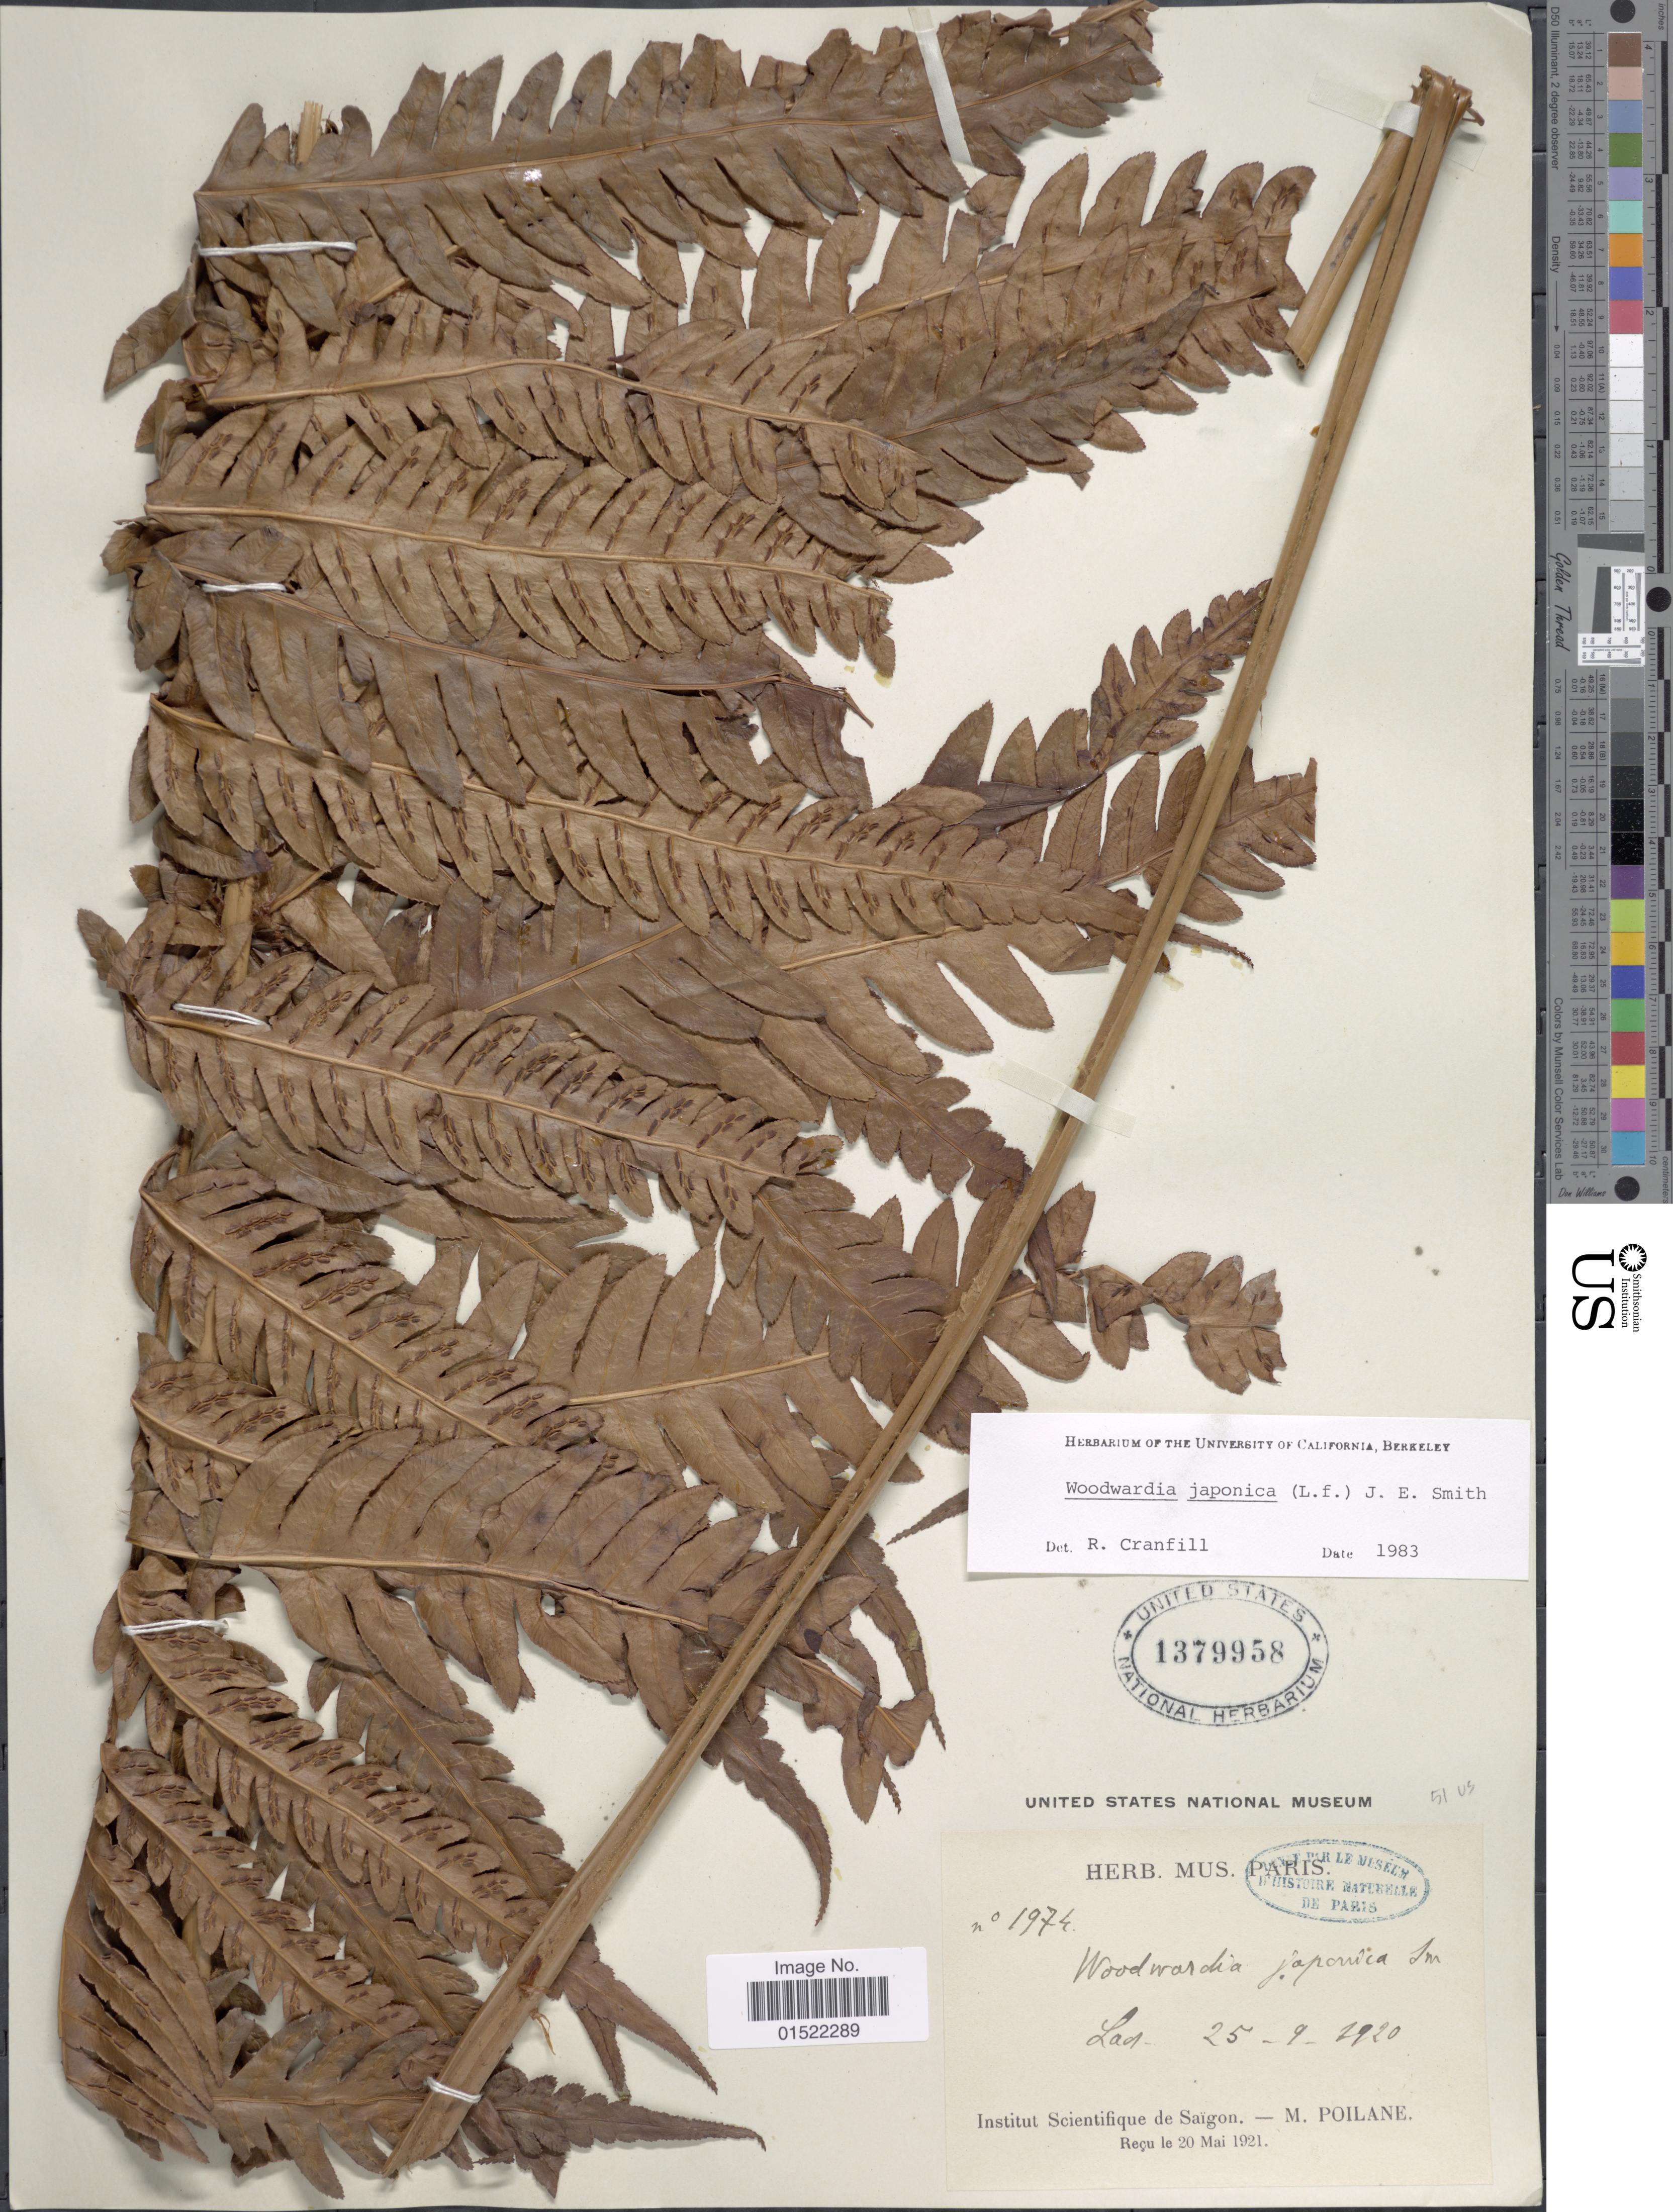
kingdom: Plantae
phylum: Tracheophyta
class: Polypodiopsida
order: Polypodiales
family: Blechnaceae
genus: Woodwardia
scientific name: Woodwardia japonica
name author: (L. f.) Sm.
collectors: M. Poilane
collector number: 1974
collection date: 1920-09-25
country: Laos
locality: Laos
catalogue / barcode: US 1379958